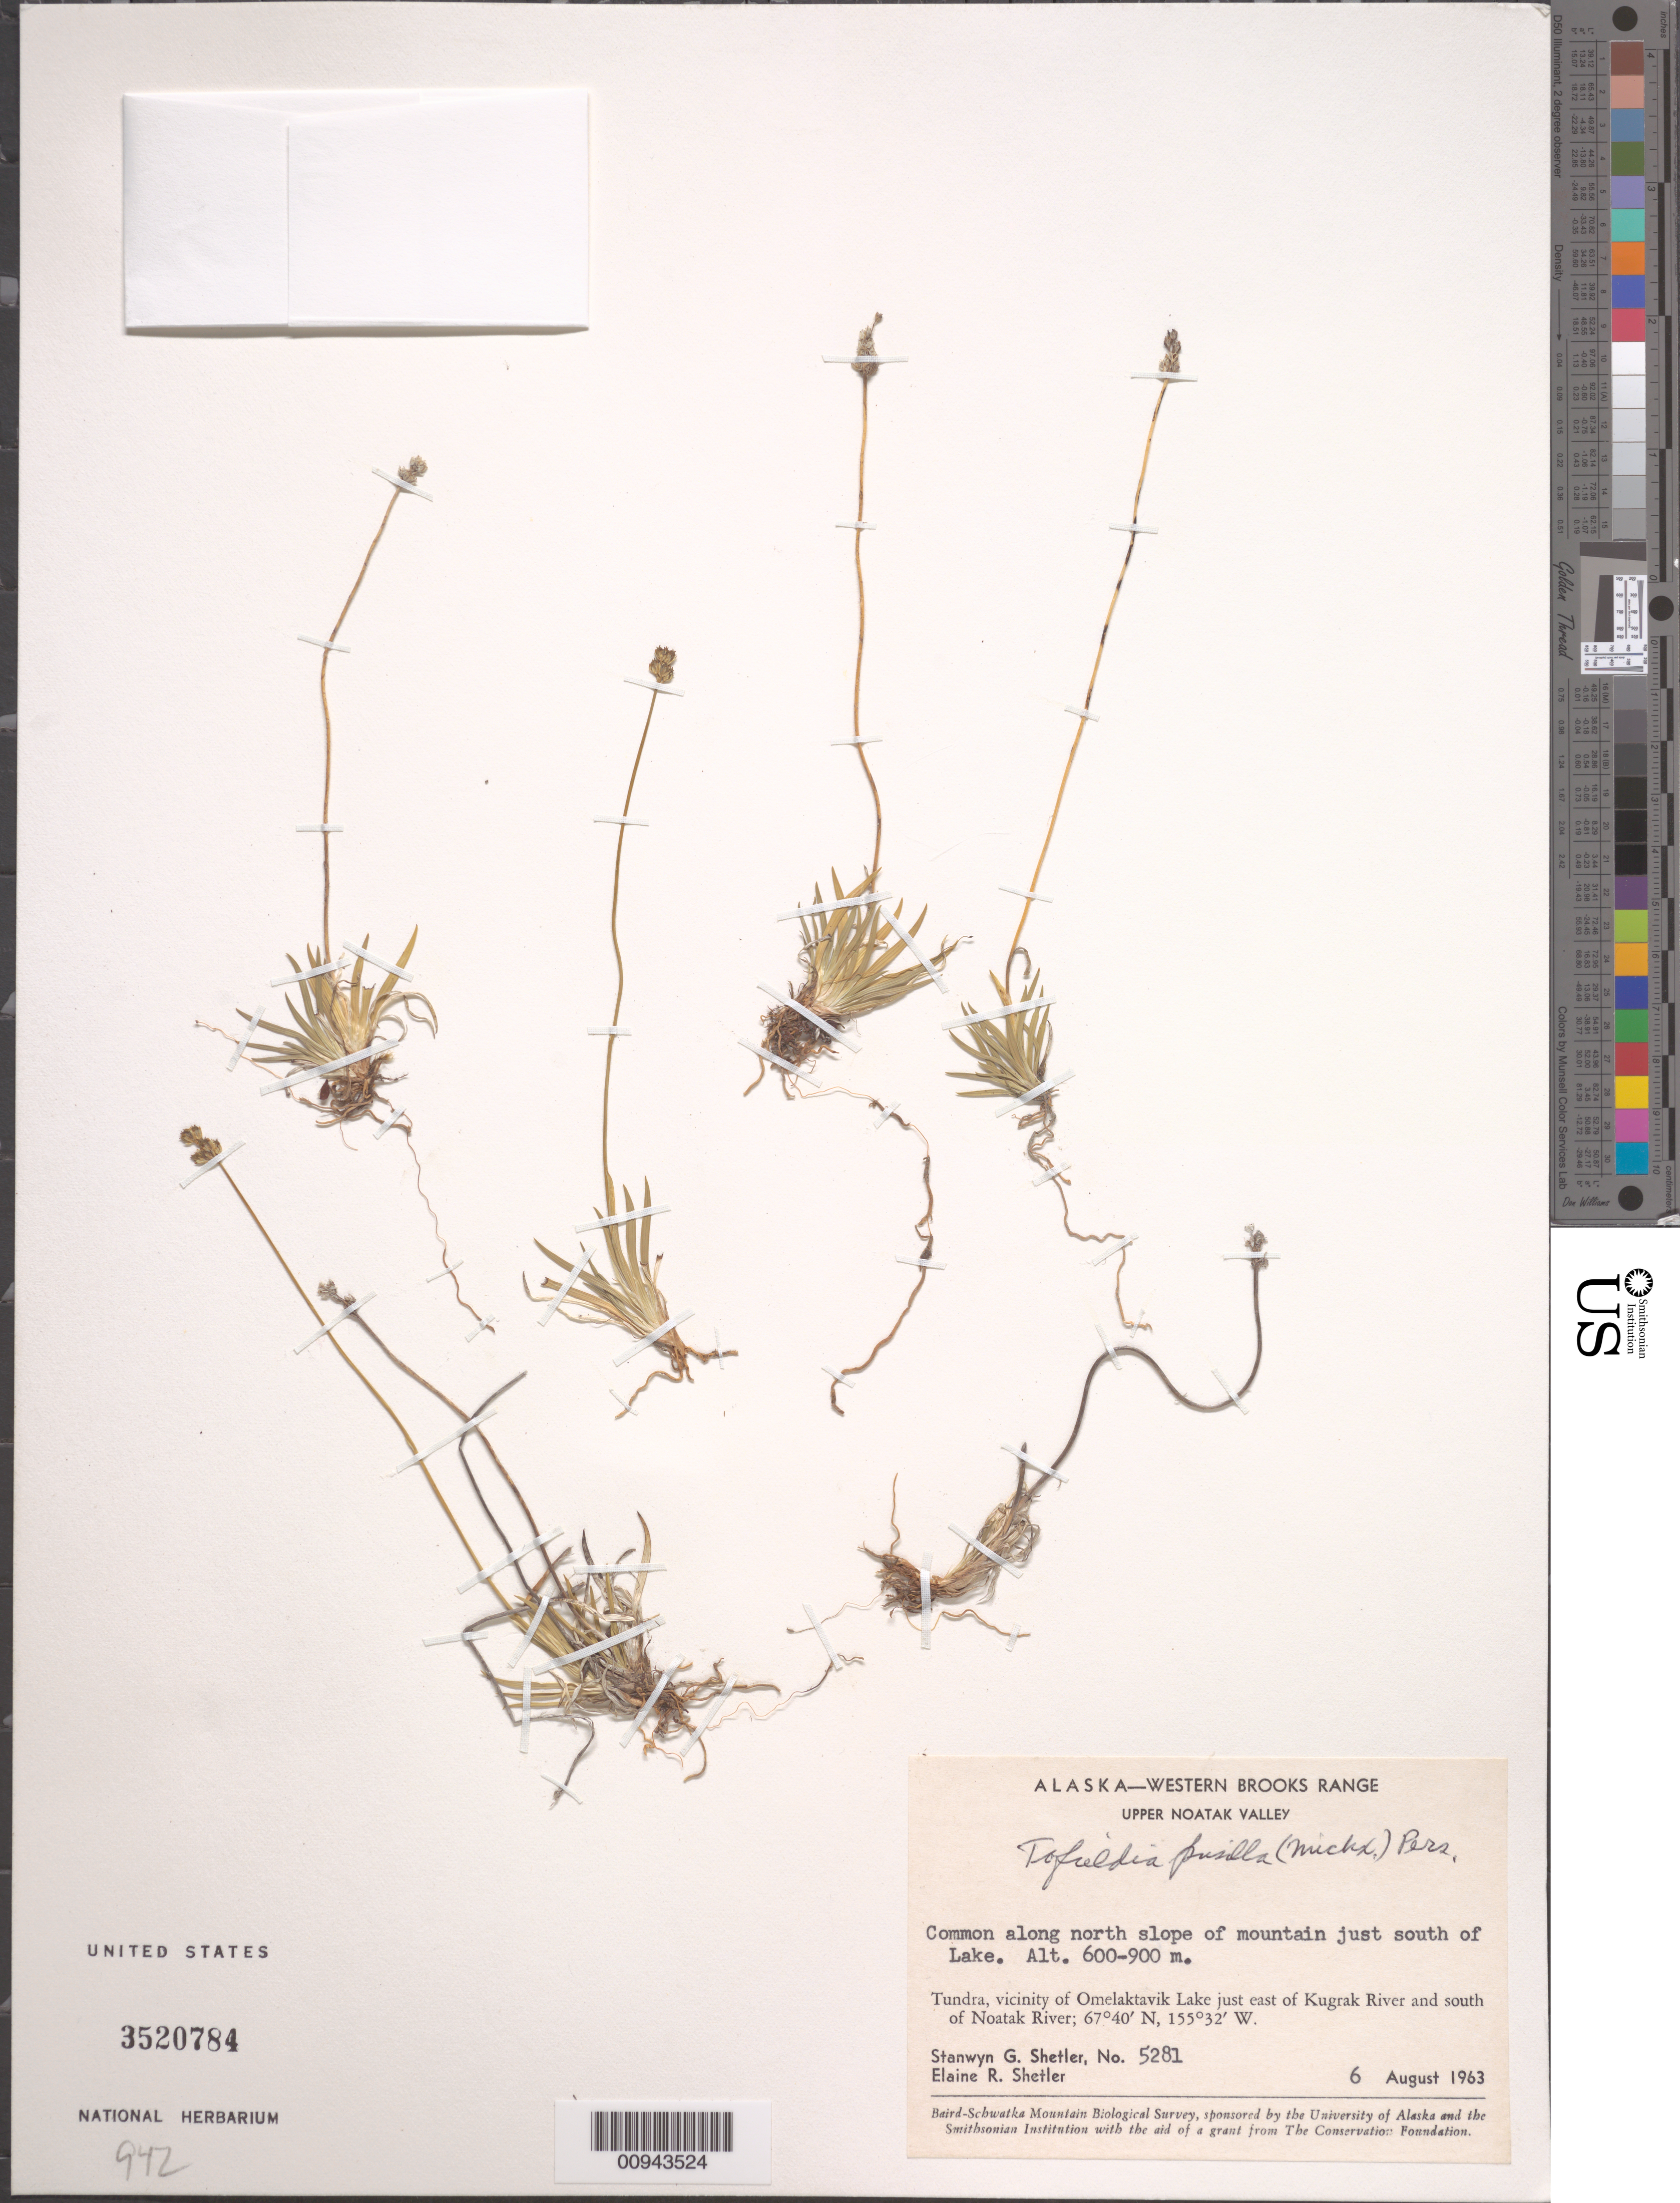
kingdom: Plantae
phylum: Tracheophyta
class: Liliopsida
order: Alismatales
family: Tofieldiaceae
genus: Tofieldia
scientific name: Tofieldia pusilla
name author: (Michx.) Pers.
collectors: S. Shetler & E. R. Shetler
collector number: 5281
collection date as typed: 06 Aug 1963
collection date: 1963-08-06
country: United States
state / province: Alaska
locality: Vicinity of Omelaktavik Lake just east of Kugrak River and south of Noatak River. Western Brooks Range, Upper Noatak Valley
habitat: Tundra. Common along north slope of mountain just south of Lake.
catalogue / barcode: US 3520784